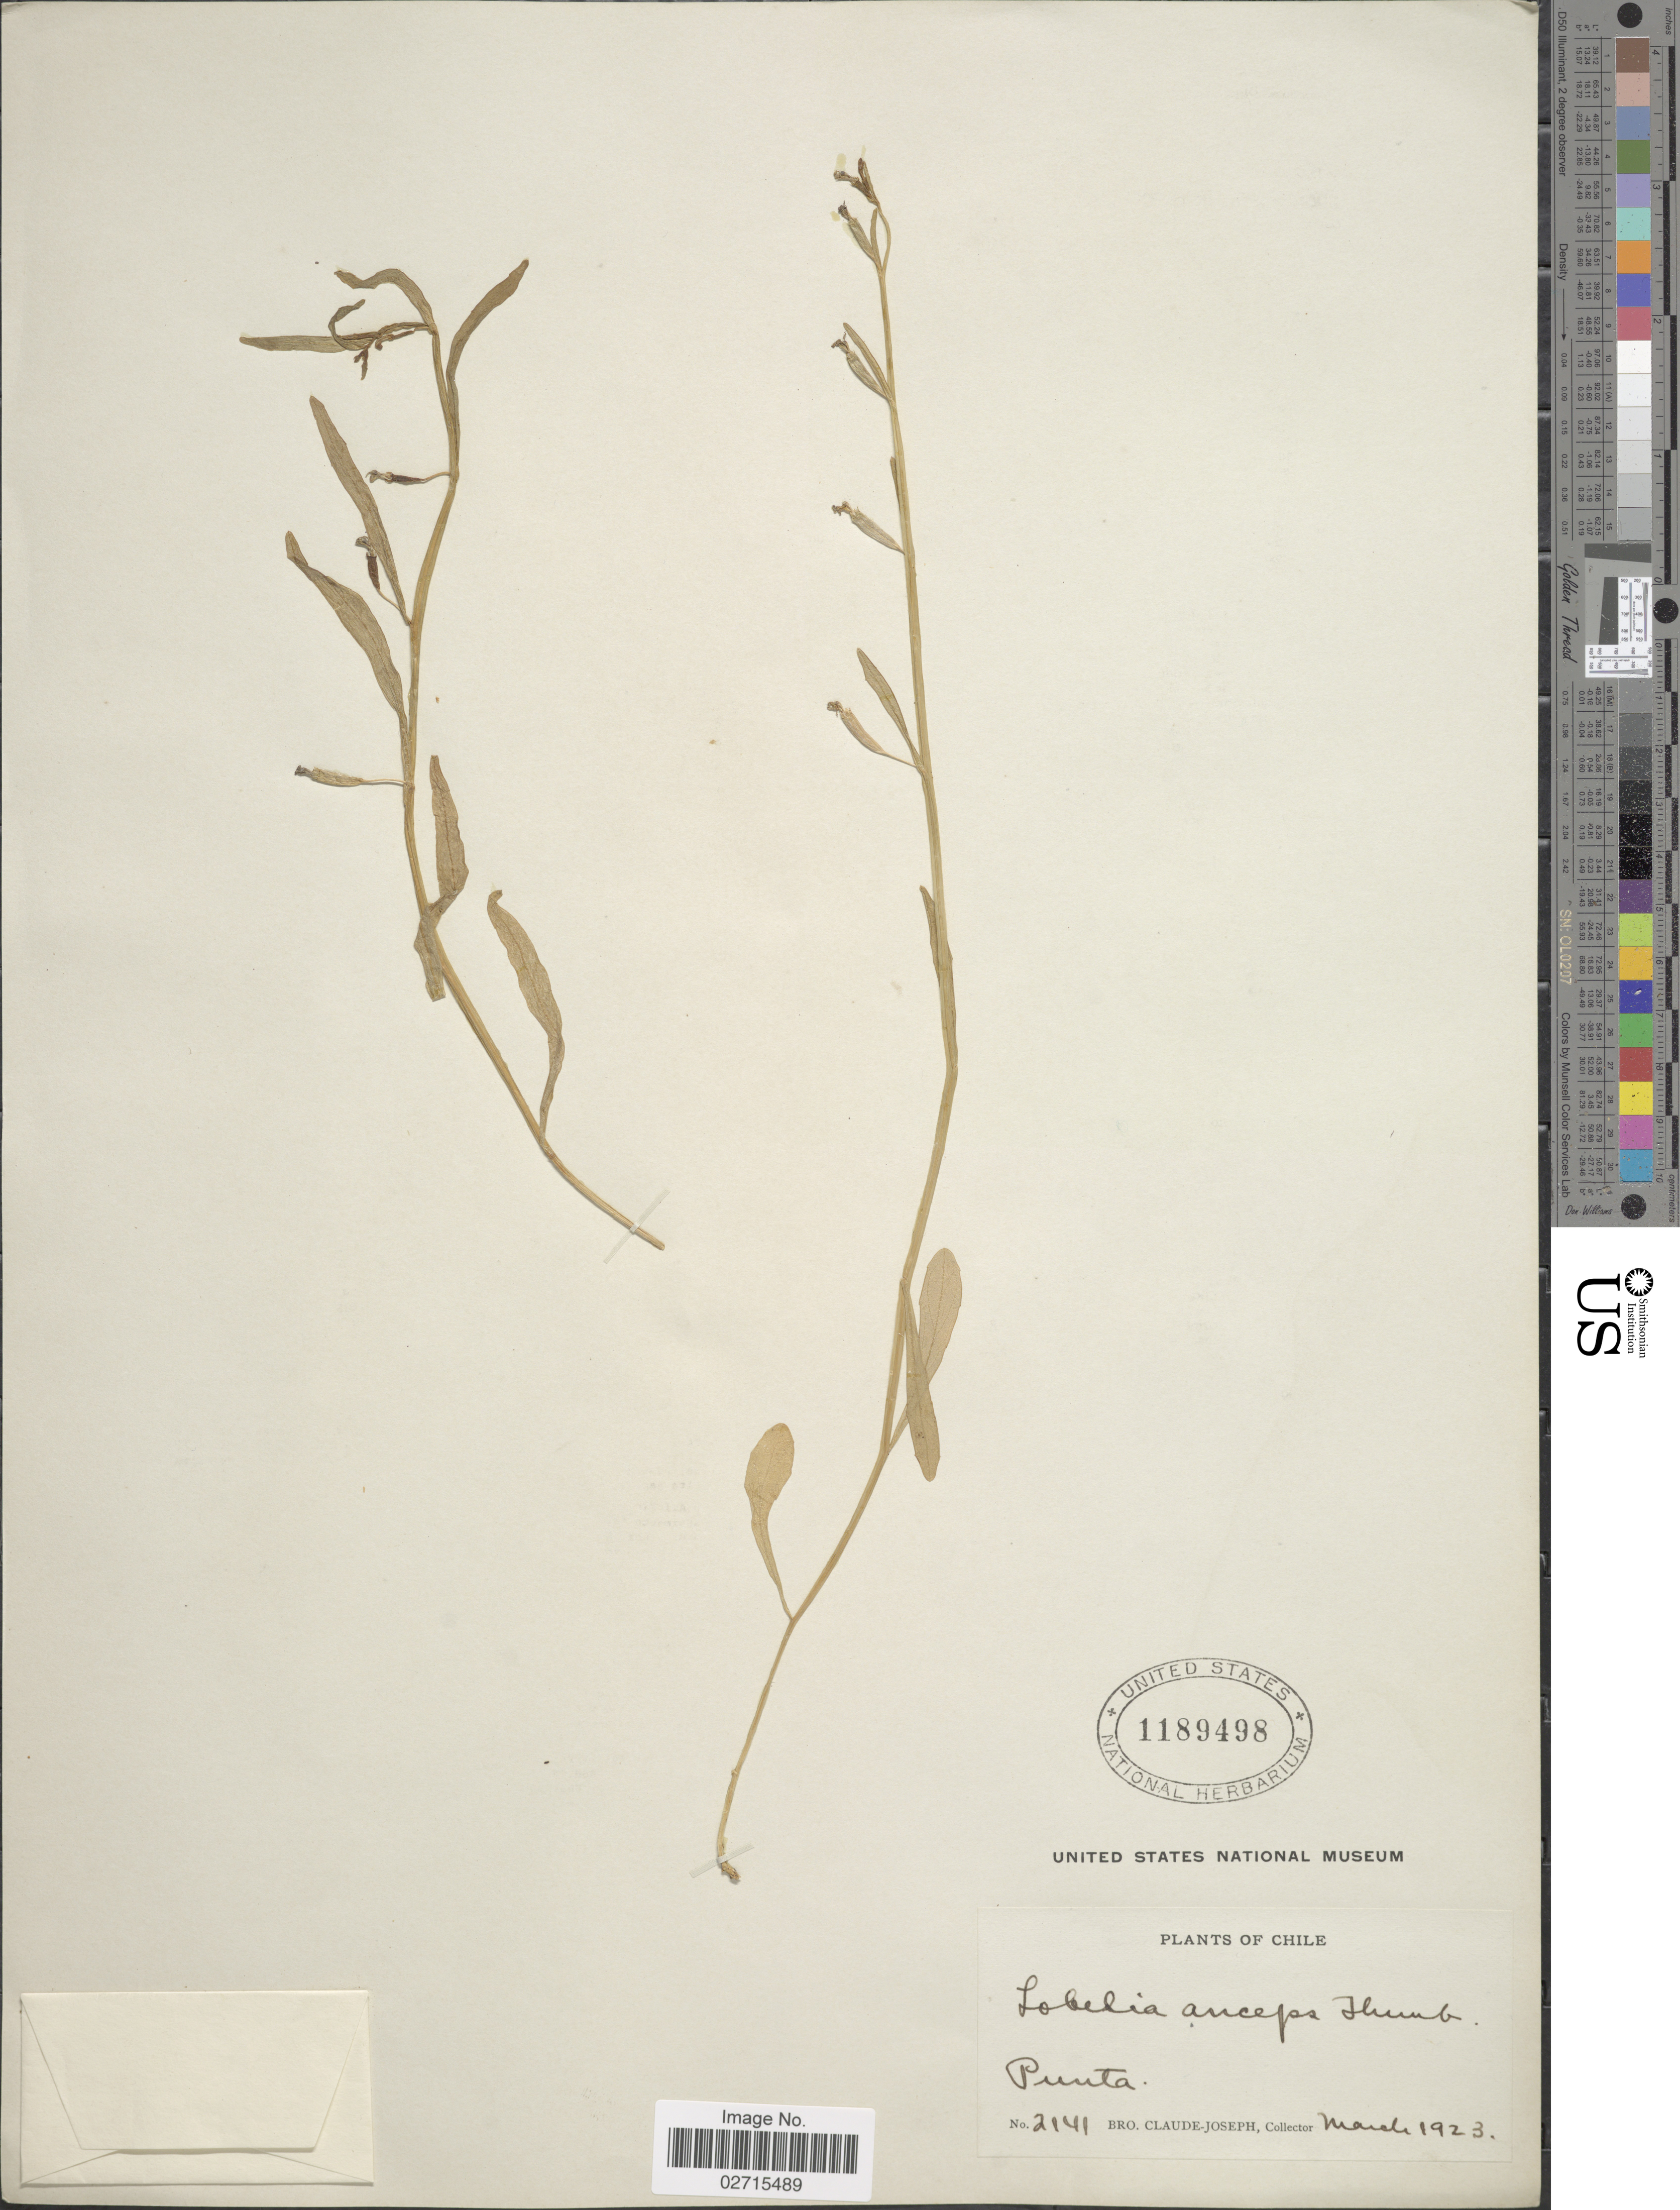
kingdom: Plantae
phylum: Tracheophyta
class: Magnoliopsida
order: Asterales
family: Campanulaceae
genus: Lobelia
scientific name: Lobelia anceps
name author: L. f.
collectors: Bro. Claude-Joseph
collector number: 2141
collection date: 1923-03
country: Chile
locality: Punta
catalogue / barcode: US 1189498